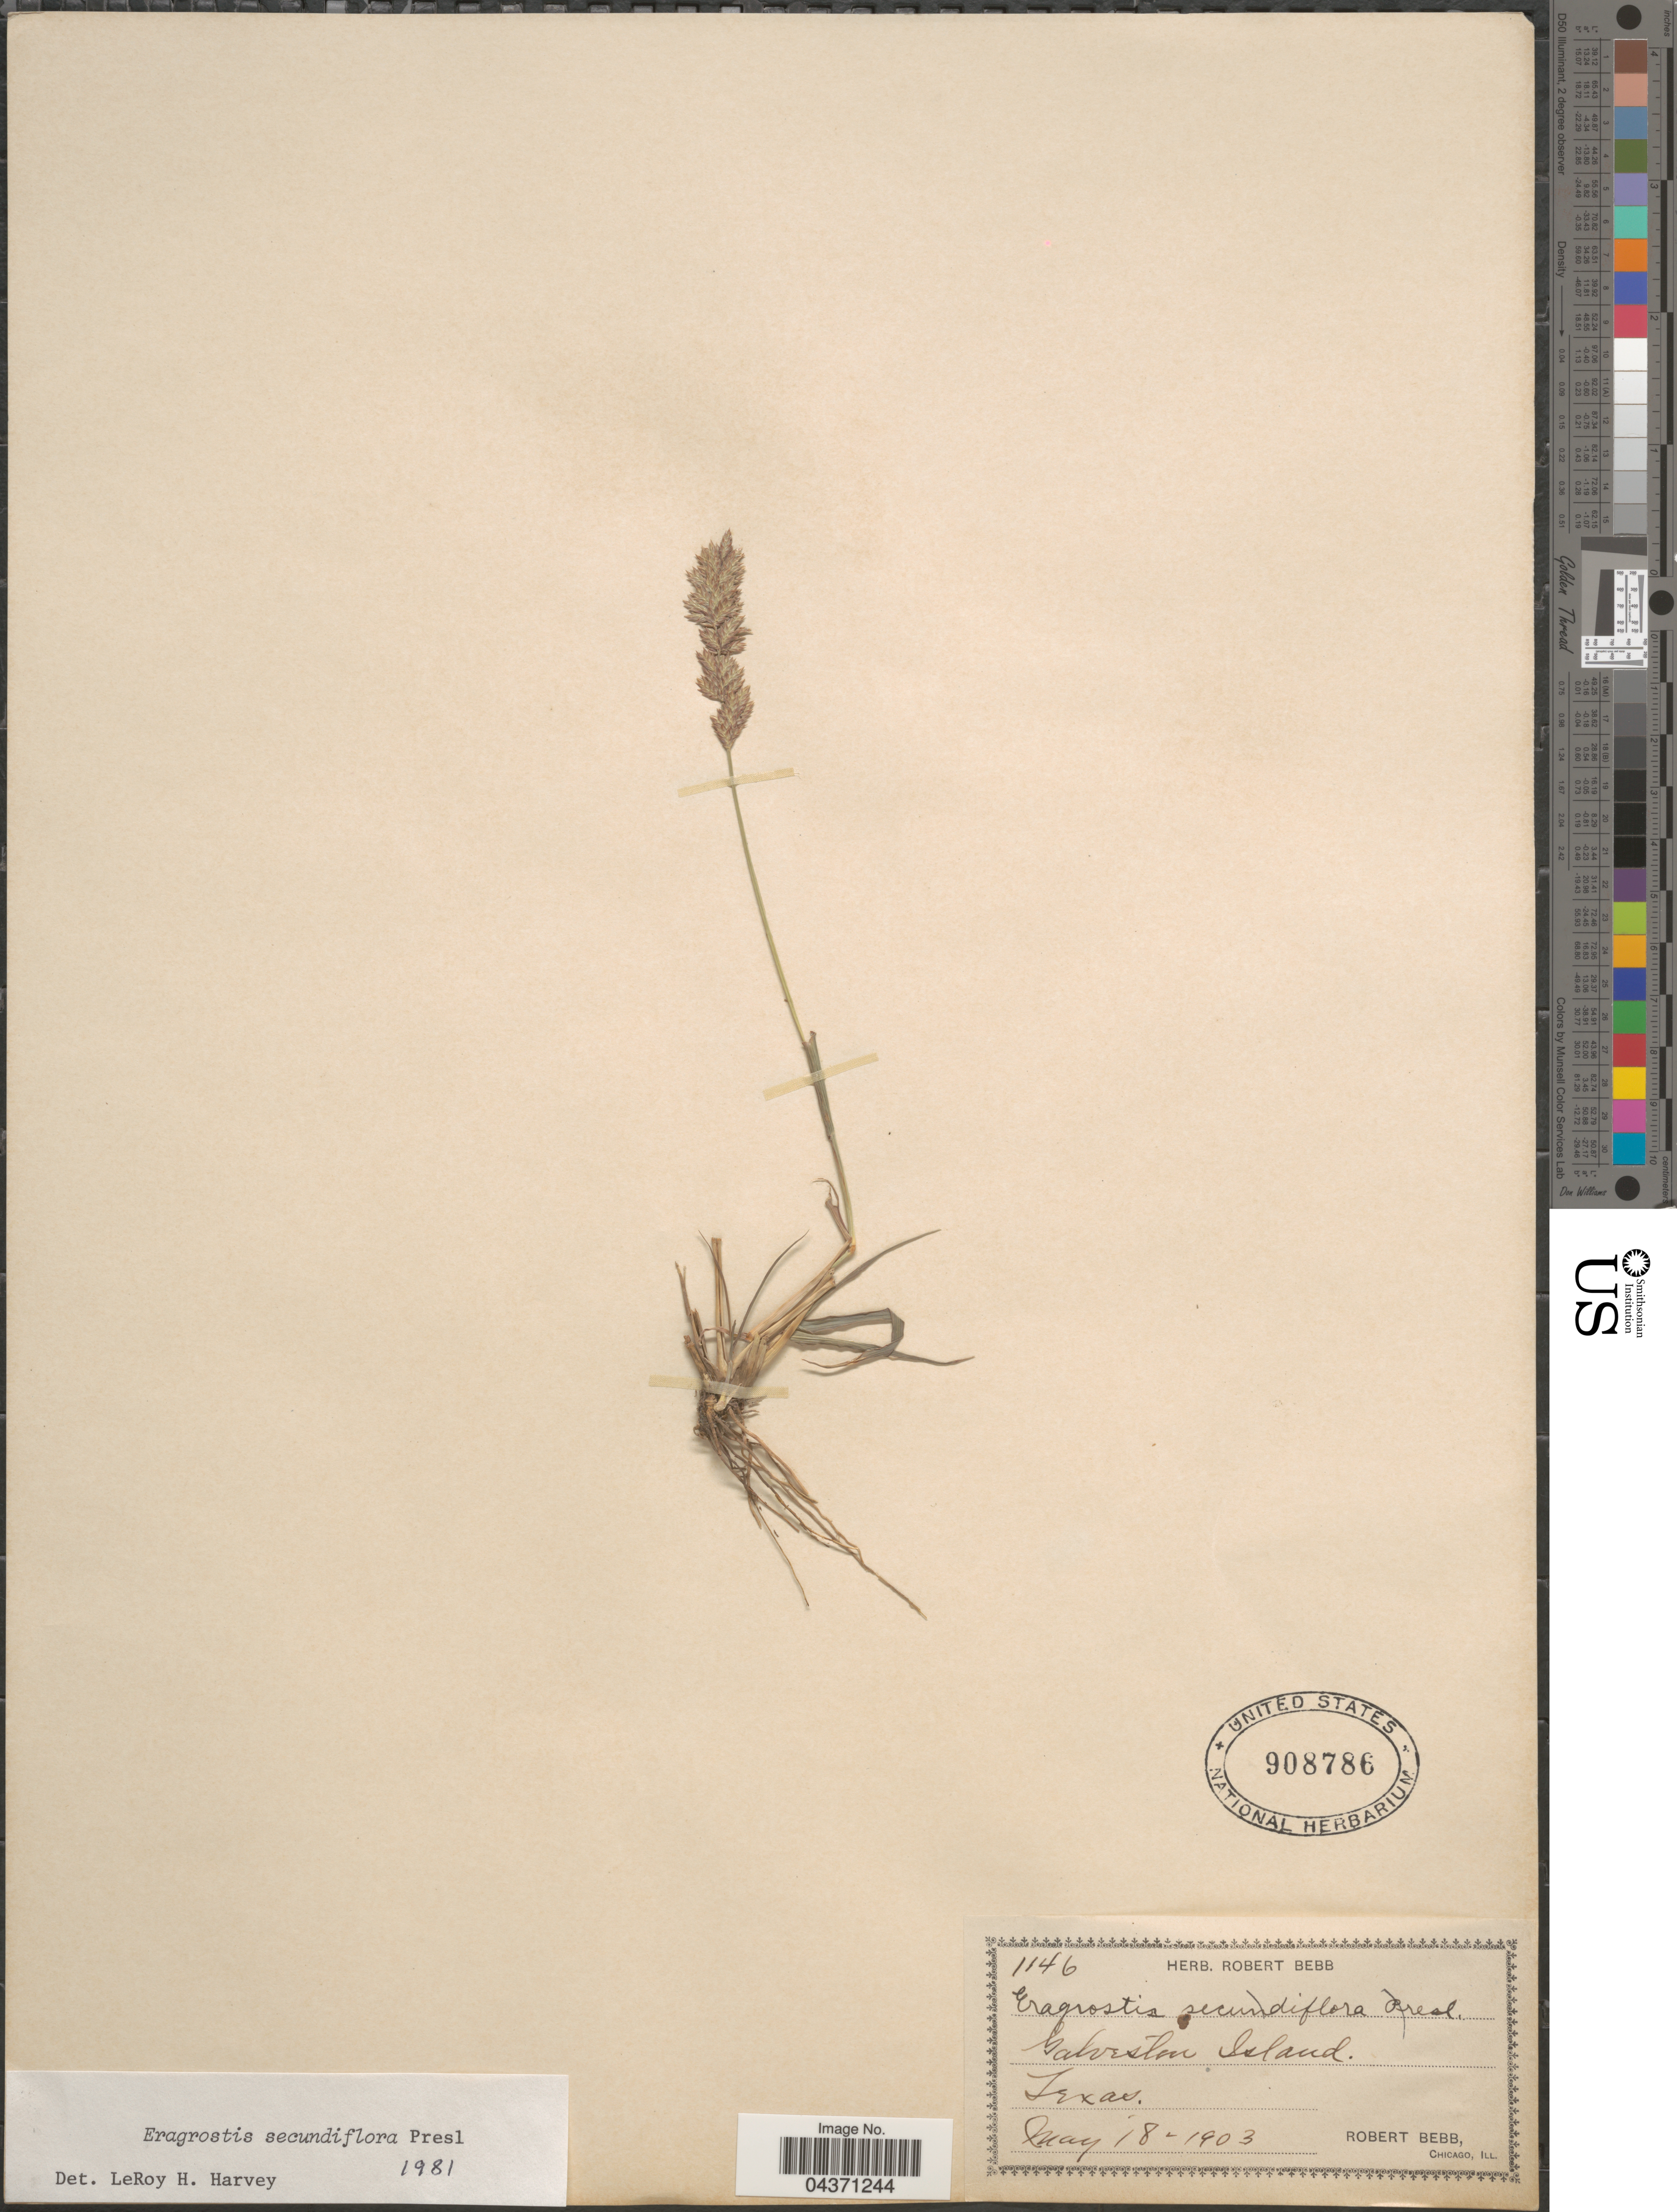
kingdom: Plantae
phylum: Tracheophyta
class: Liliopsida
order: Poales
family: Poaceae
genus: Eragrostis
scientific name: Eragrostis secundiflora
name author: J. Presl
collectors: R. Bebb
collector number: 1146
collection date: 1903-05-18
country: United States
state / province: Texas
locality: Galveston Island.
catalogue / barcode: US 908786